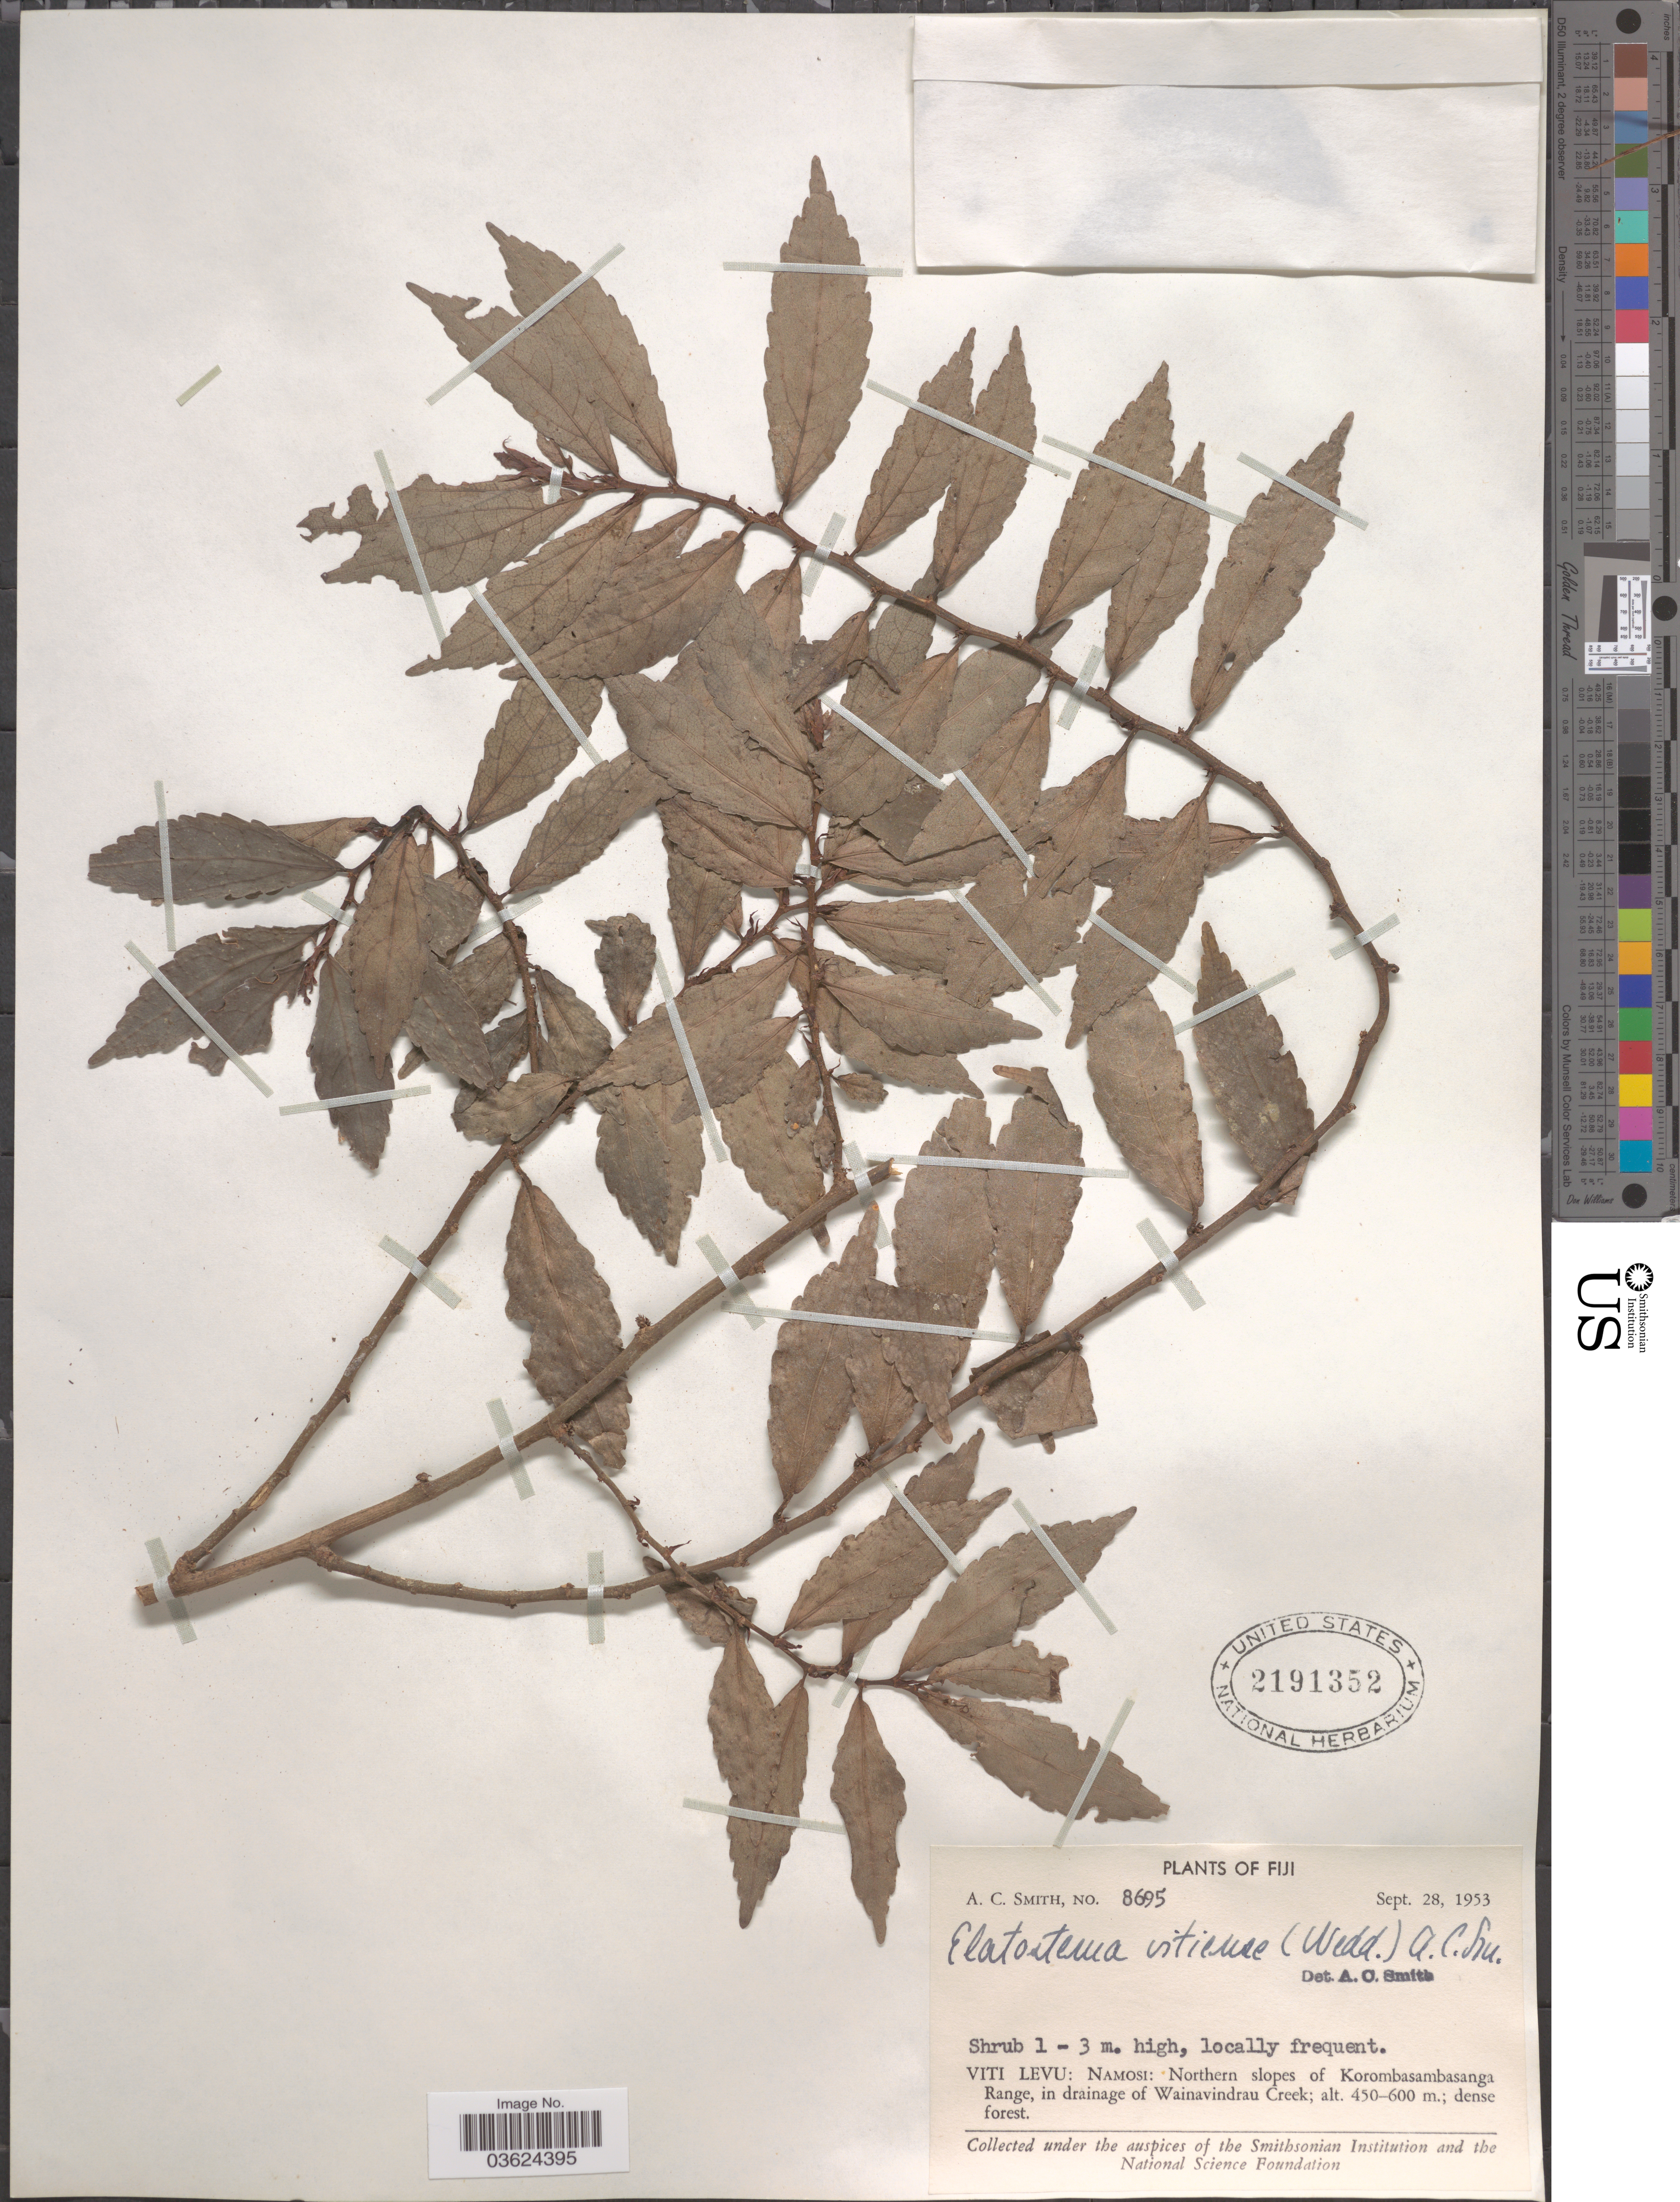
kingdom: Plantae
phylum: Tracheophyta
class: Magnoliopsida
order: Rosales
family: Urticaceae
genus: Elatostema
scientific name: Elatostema vitiense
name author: (A. Gray ex Wedd.) A.C. Sm.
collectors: A. C. Smith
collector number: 8695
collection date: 1953-09-28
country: Fiji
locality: Viti Levu: Namosi: Northern slopes of Korombasambasanga Range, in drainage of Wainavindrau Creek.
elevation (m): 450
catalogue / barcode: US 2191352